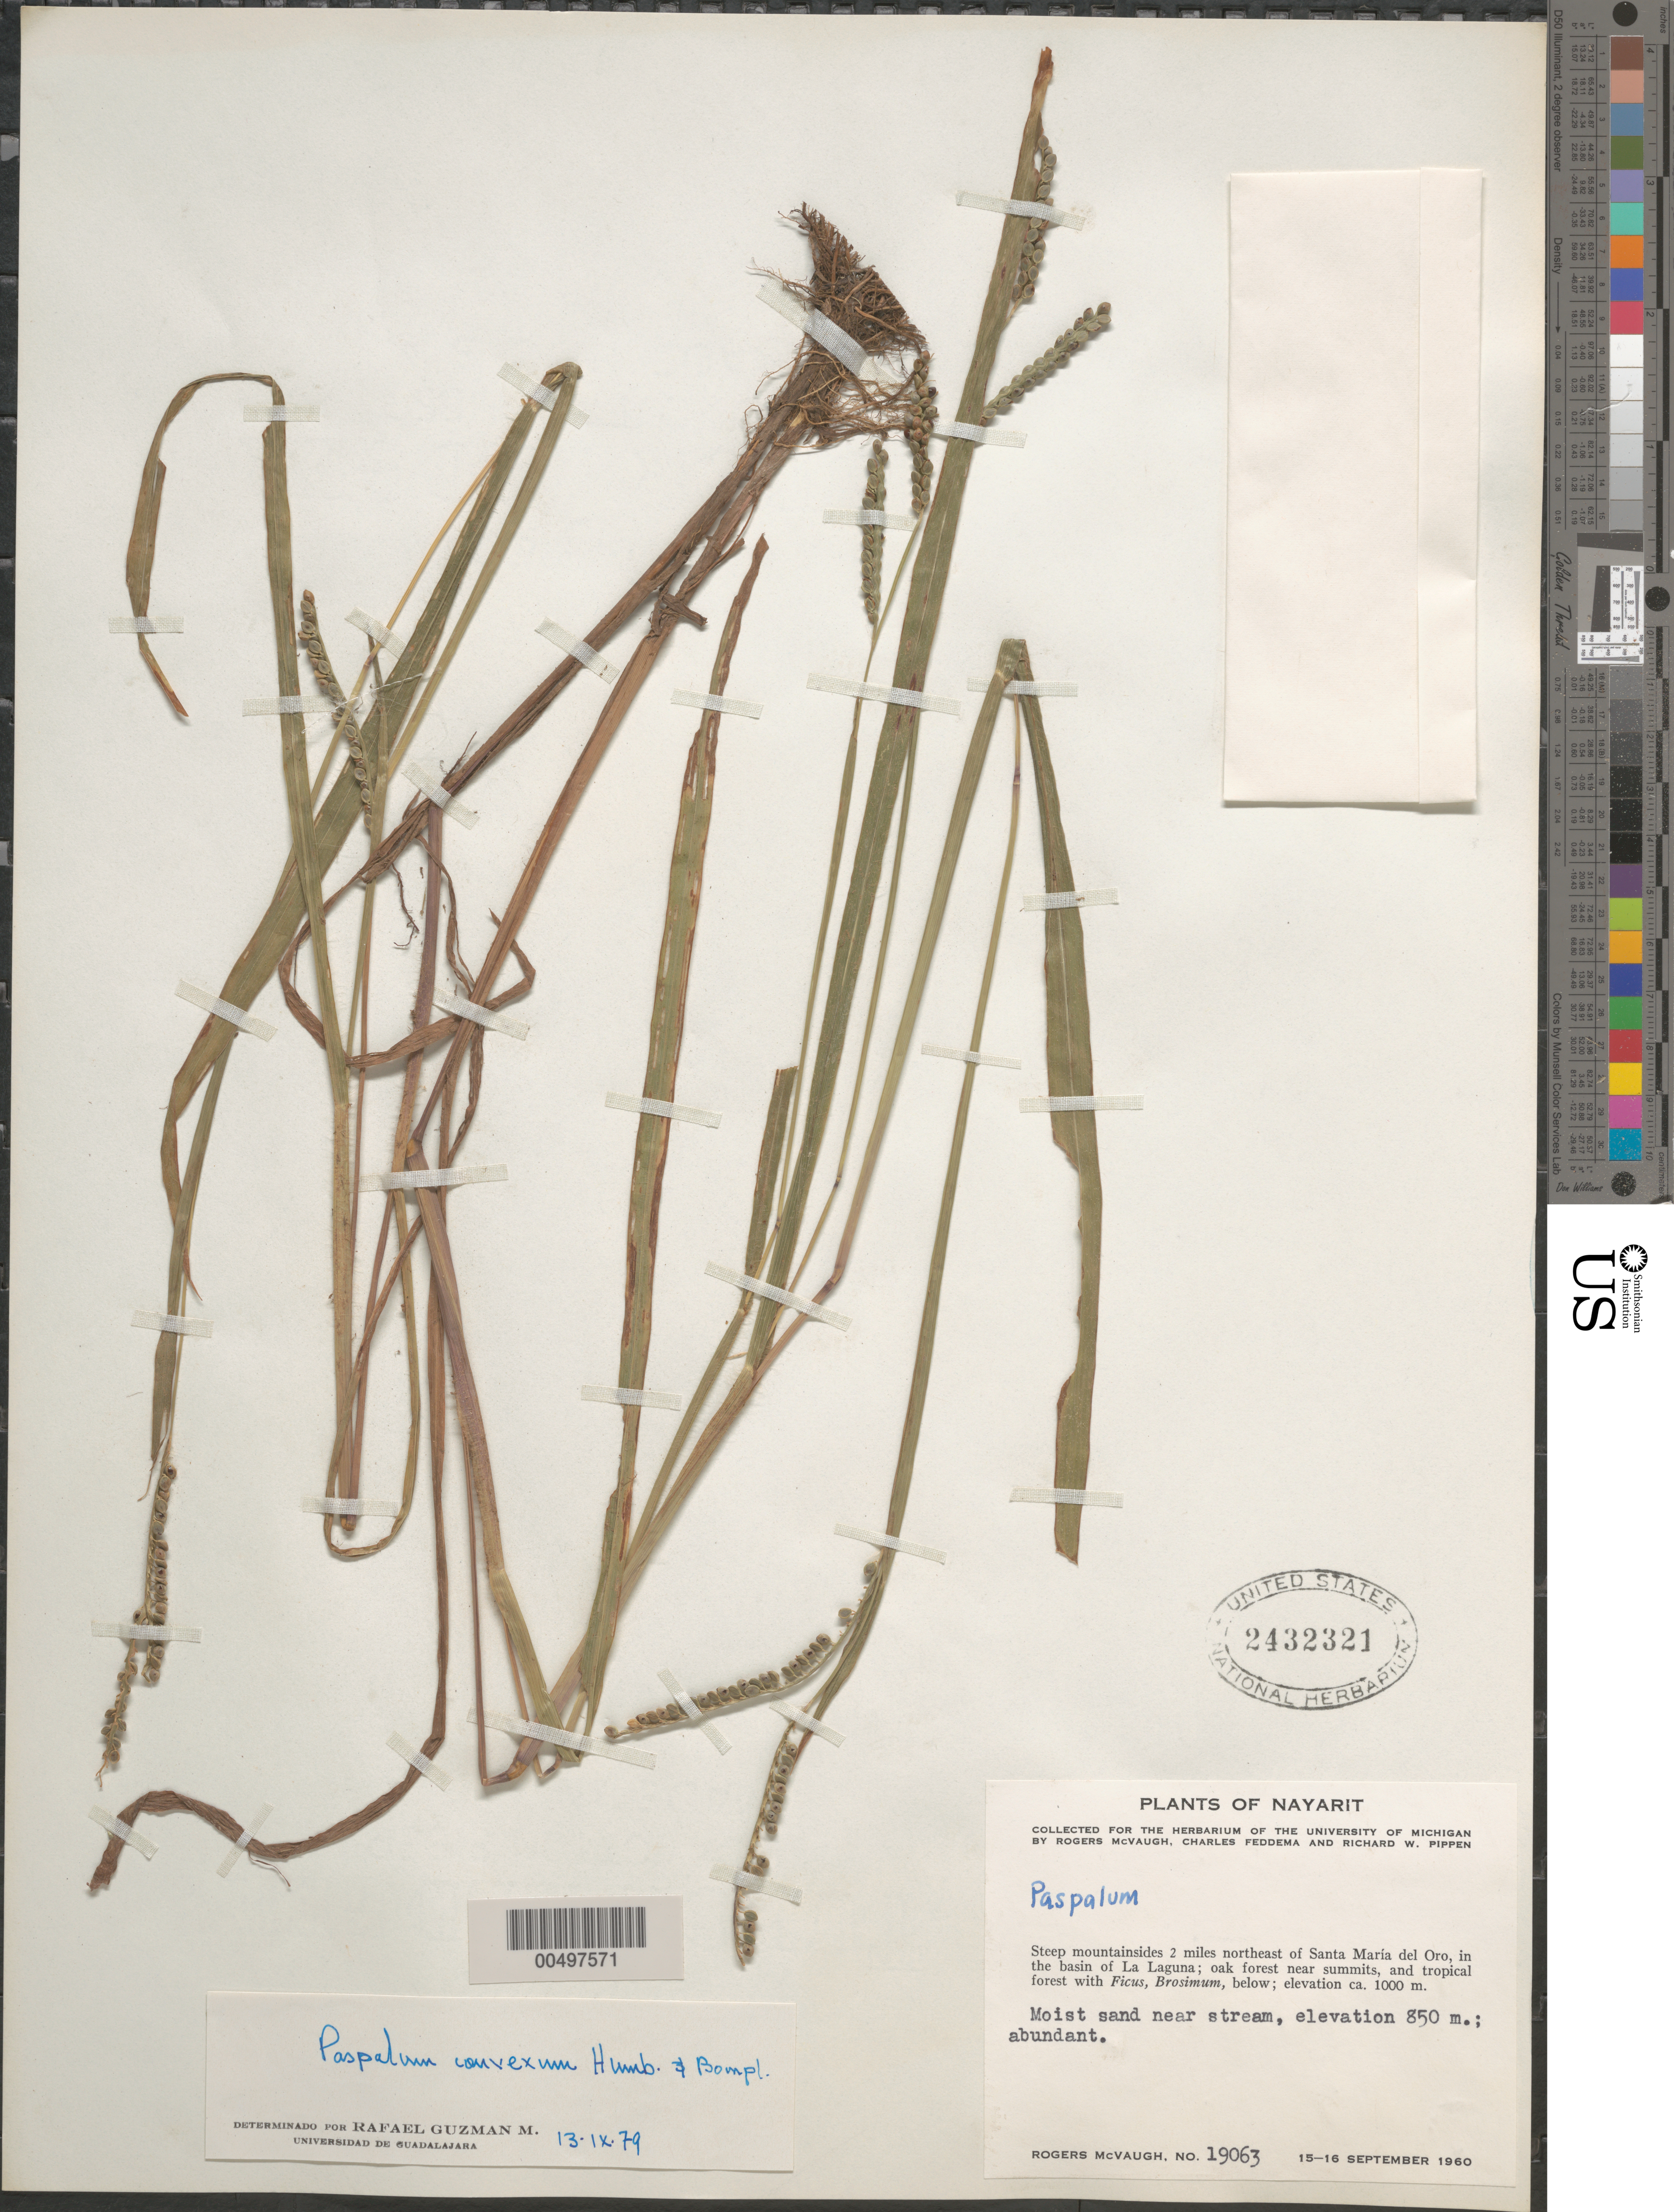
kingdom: Plantae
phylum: Tracheophyta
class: Liliopsida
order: Poales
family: Poaceae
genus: Paspalum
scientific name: Paspalum convexum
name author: Humb. & Bonpl. ex Flüggé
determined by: Guzm n-M., R.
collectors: R. McVaugh, C. Feddema & R. W. Pippen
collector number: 19063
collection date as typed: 15 Sep 1960 to 16 Sep 1910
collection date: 1910-09-16/1960-09-15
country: Mexico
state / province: Nayarit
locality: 2 mi NE of Santa Maria del Oro, in the basin of La Laguna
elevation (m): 850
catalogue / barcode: US 2432321